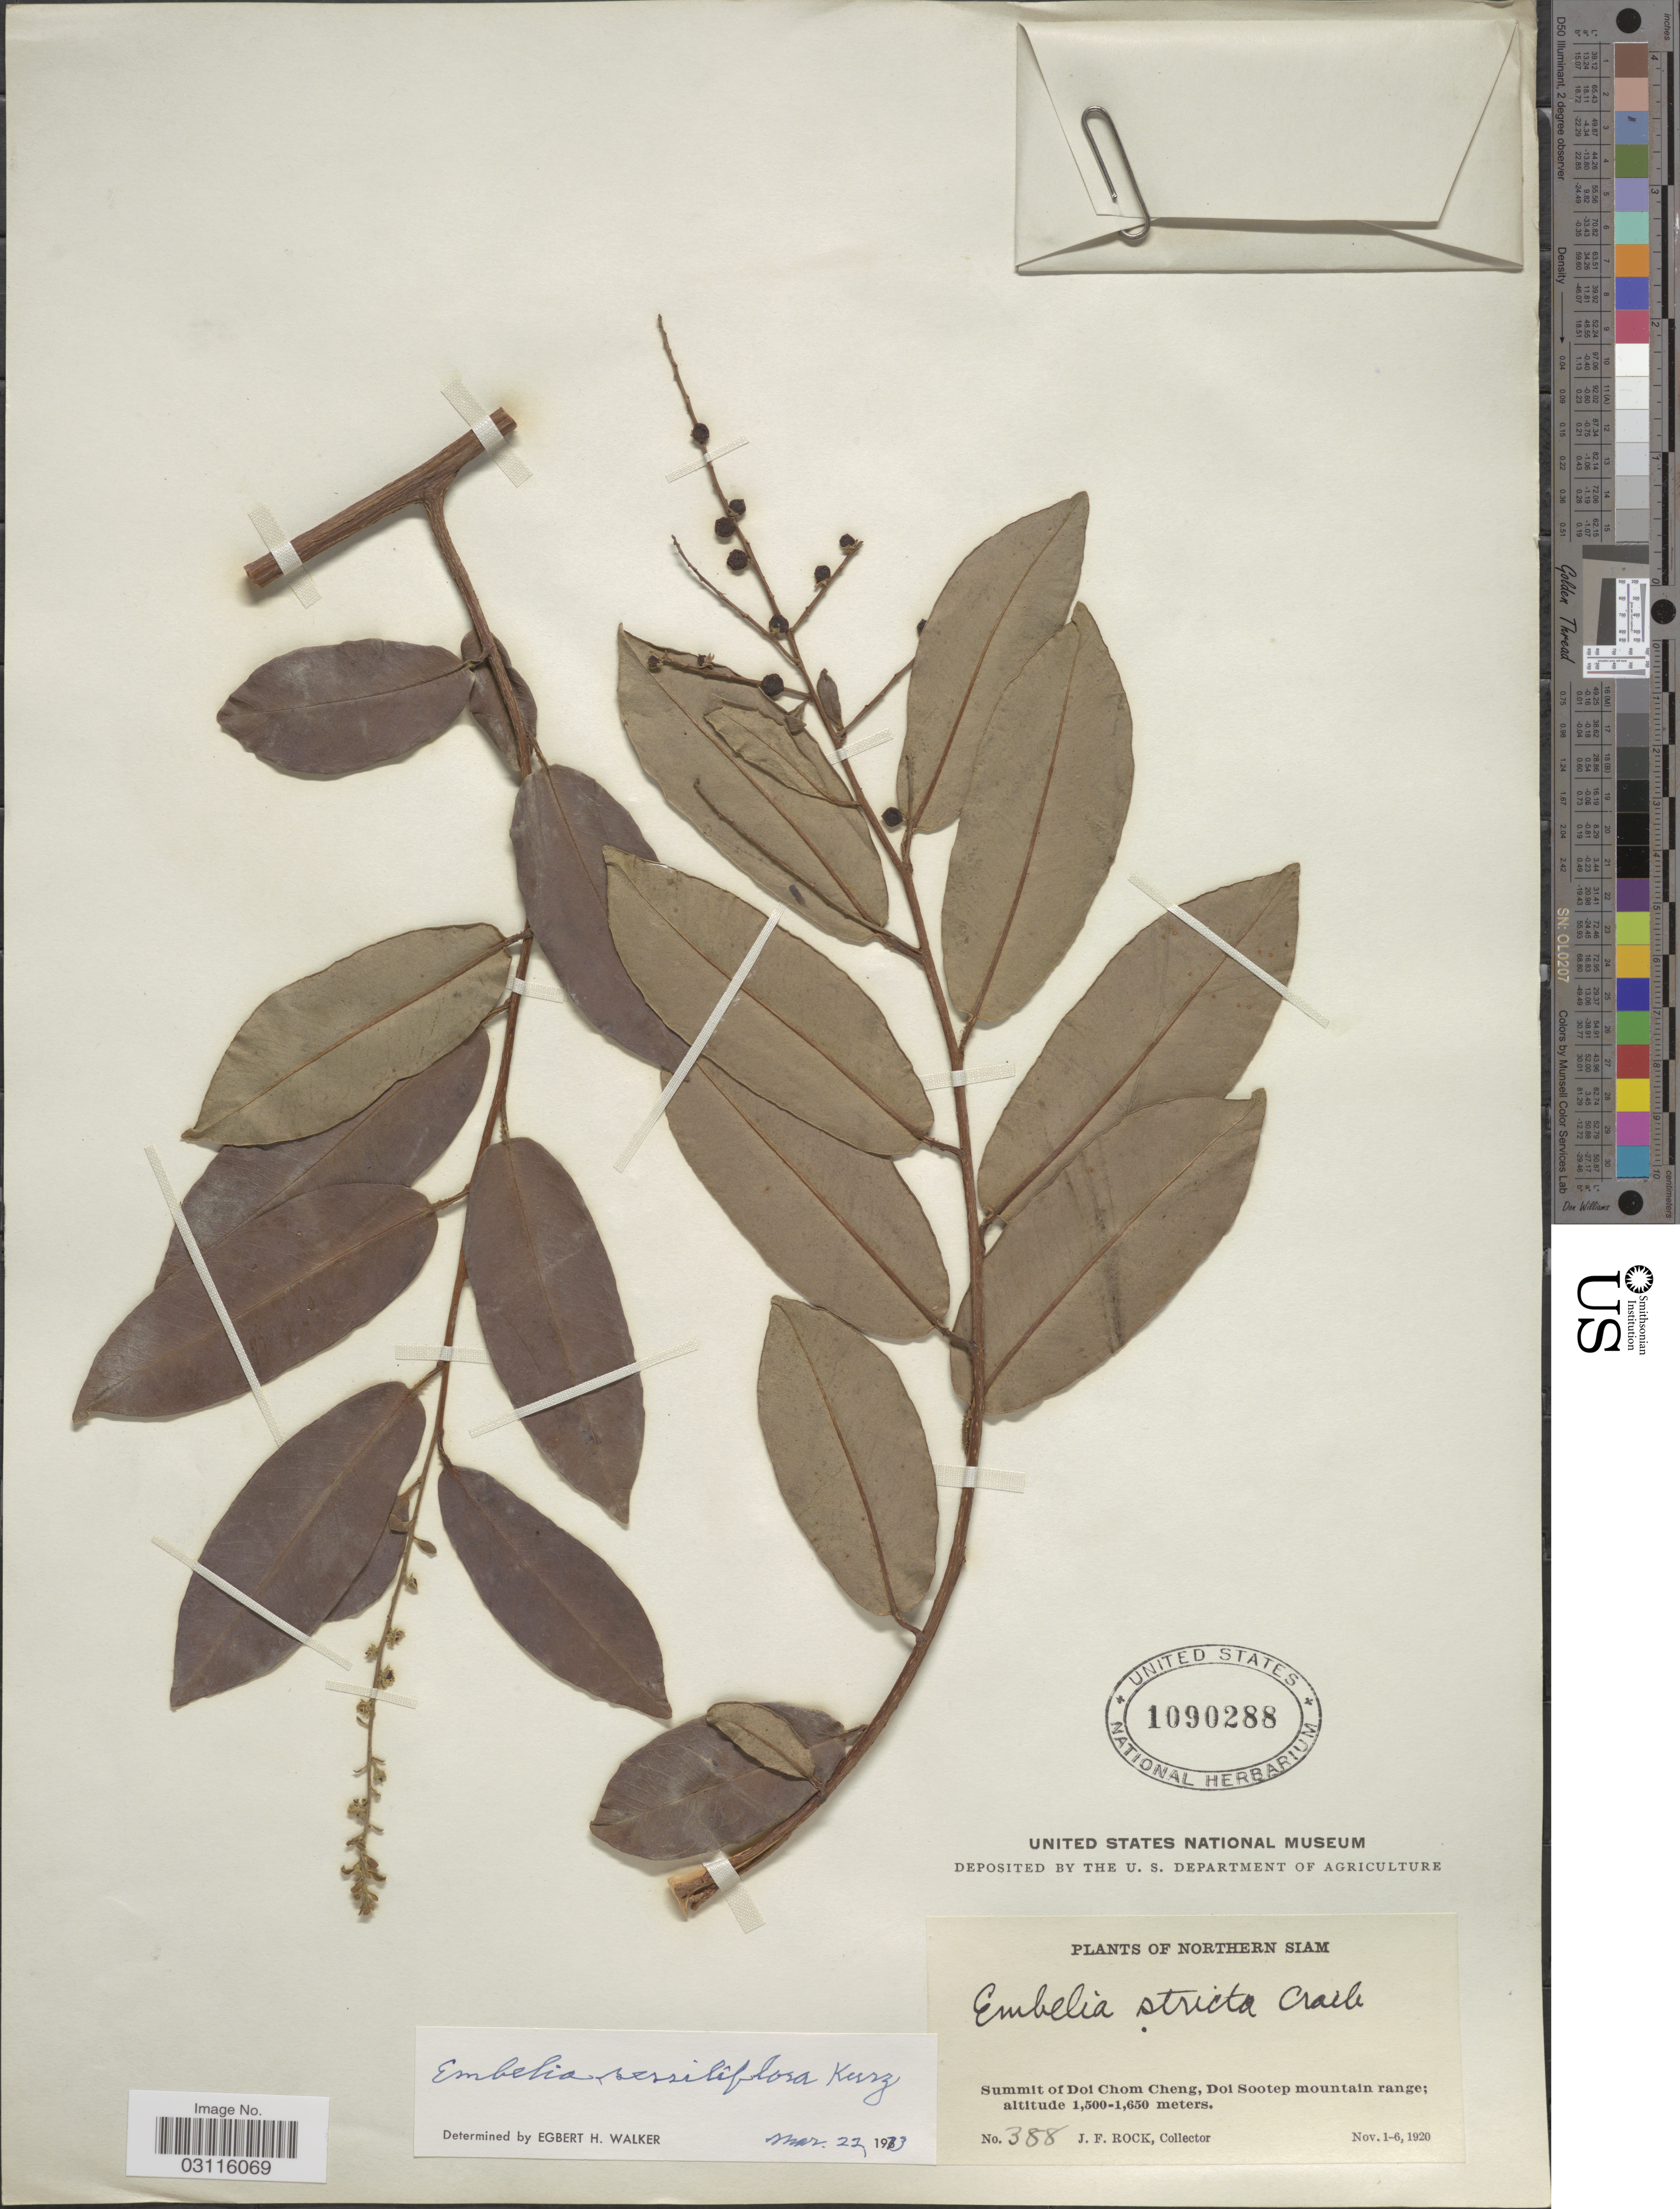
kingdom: Plantae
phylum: Tracheophyta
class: Magnoliopsida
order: Ericales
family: Primulaceae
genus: Embelia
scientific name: Embelia sessiliflora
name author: Kurz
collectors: J. Rock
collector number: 388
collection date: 1920-11-01/1920-11-06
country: Thailand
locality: Northern Siam, Summit of Doi Chom Cheng, Doi Sootep mountain range.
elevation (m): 1500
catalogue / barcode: US 1090288